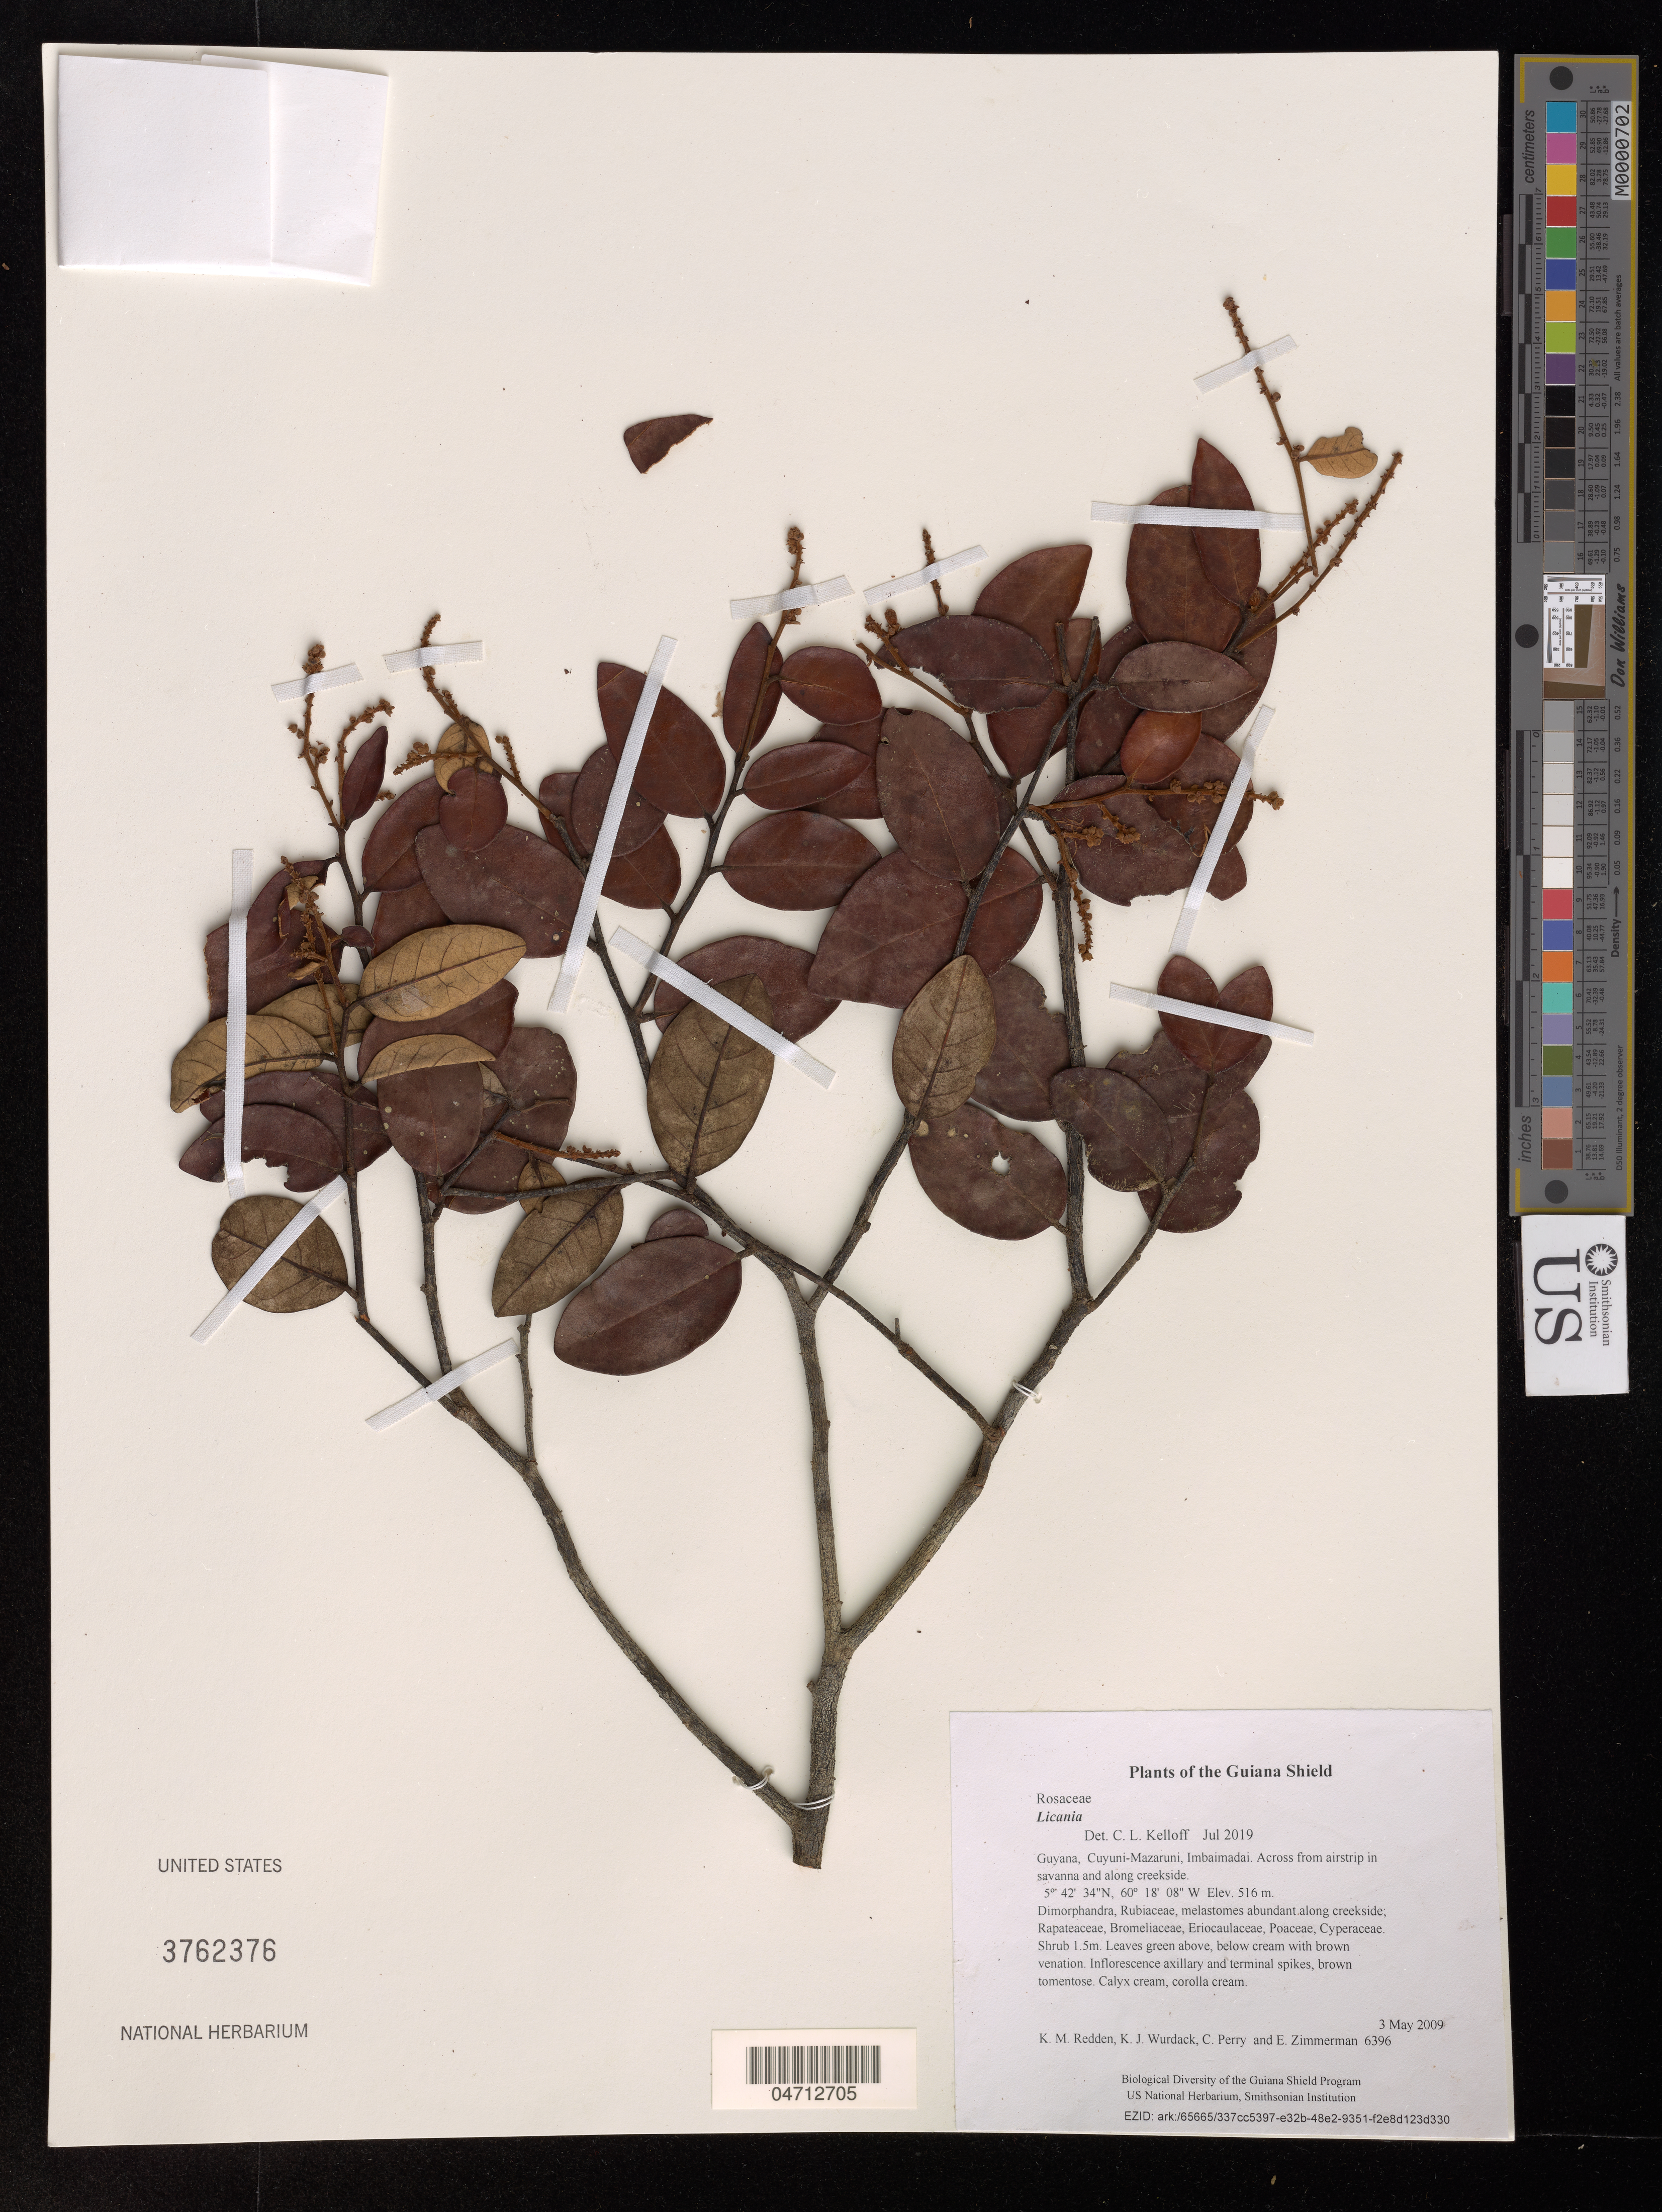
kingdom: Plantae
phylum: Tracheophyta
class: Magnoliopsida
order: Malpighiales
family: Chrysobalanaceae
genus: Licania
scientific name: Licania sp.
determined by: Kelloff, C. L.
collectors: K. M. Redden, K. Wurdack, C. Perry & E. Zimmerman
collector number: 6396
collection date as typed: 3 May 2009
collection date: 2009-05-03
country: Guyana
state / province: Cuyuni-Mazaruni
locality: Imbaimadai. Across from airstrip in savanna and along creekside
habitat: Dimorphandra, Rubiaceae, melastomes abundant along creekside; Rapateaceae, Bromeliaceae, Eriocaulaceae, Poaceae, Cyperaceae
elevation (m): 516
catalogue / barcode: US 3762376